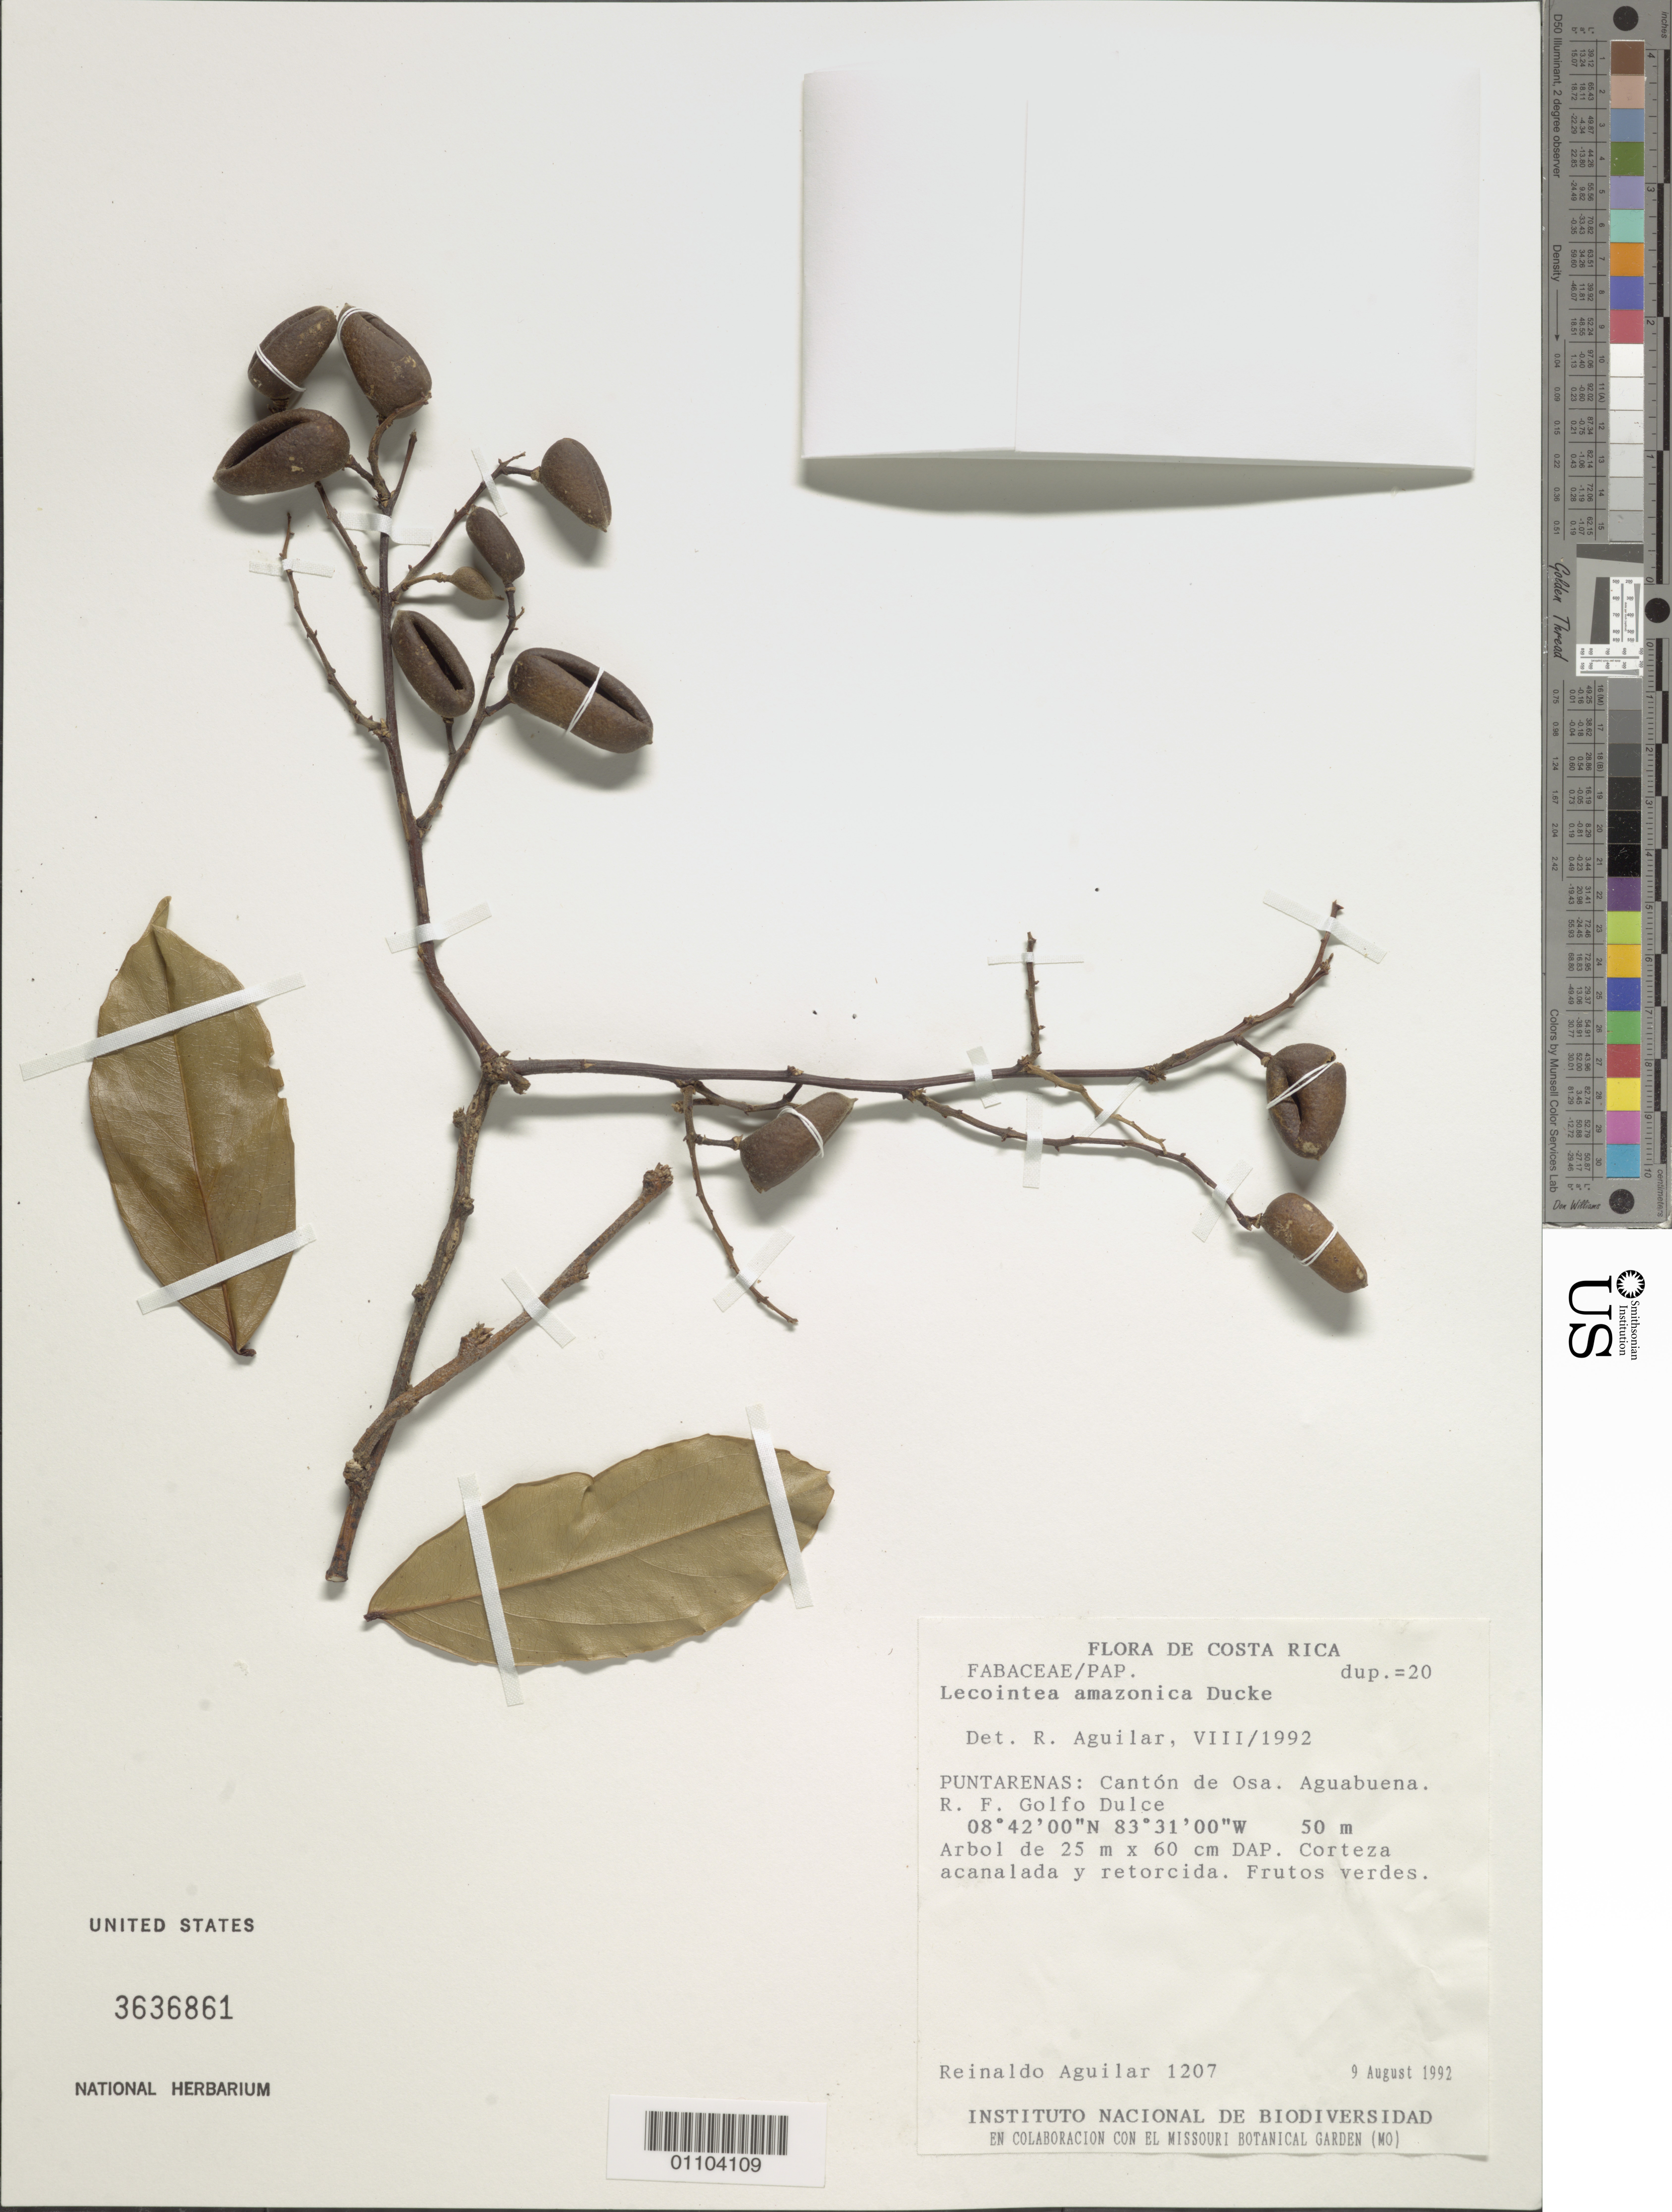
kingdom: Plantae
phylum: Tracheophyta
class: Magnoliopsida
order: Fabales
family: Fabaceae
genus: Lecointea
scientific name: Lecointea amazonica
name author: Ducke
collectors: R. Aguilar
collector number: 1207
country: Costa Rica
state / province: Puntarenas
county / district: Cantón de Osa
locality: Aguabuena, R. F. Golfo Dulce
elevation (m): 50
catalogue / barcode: US 3636861